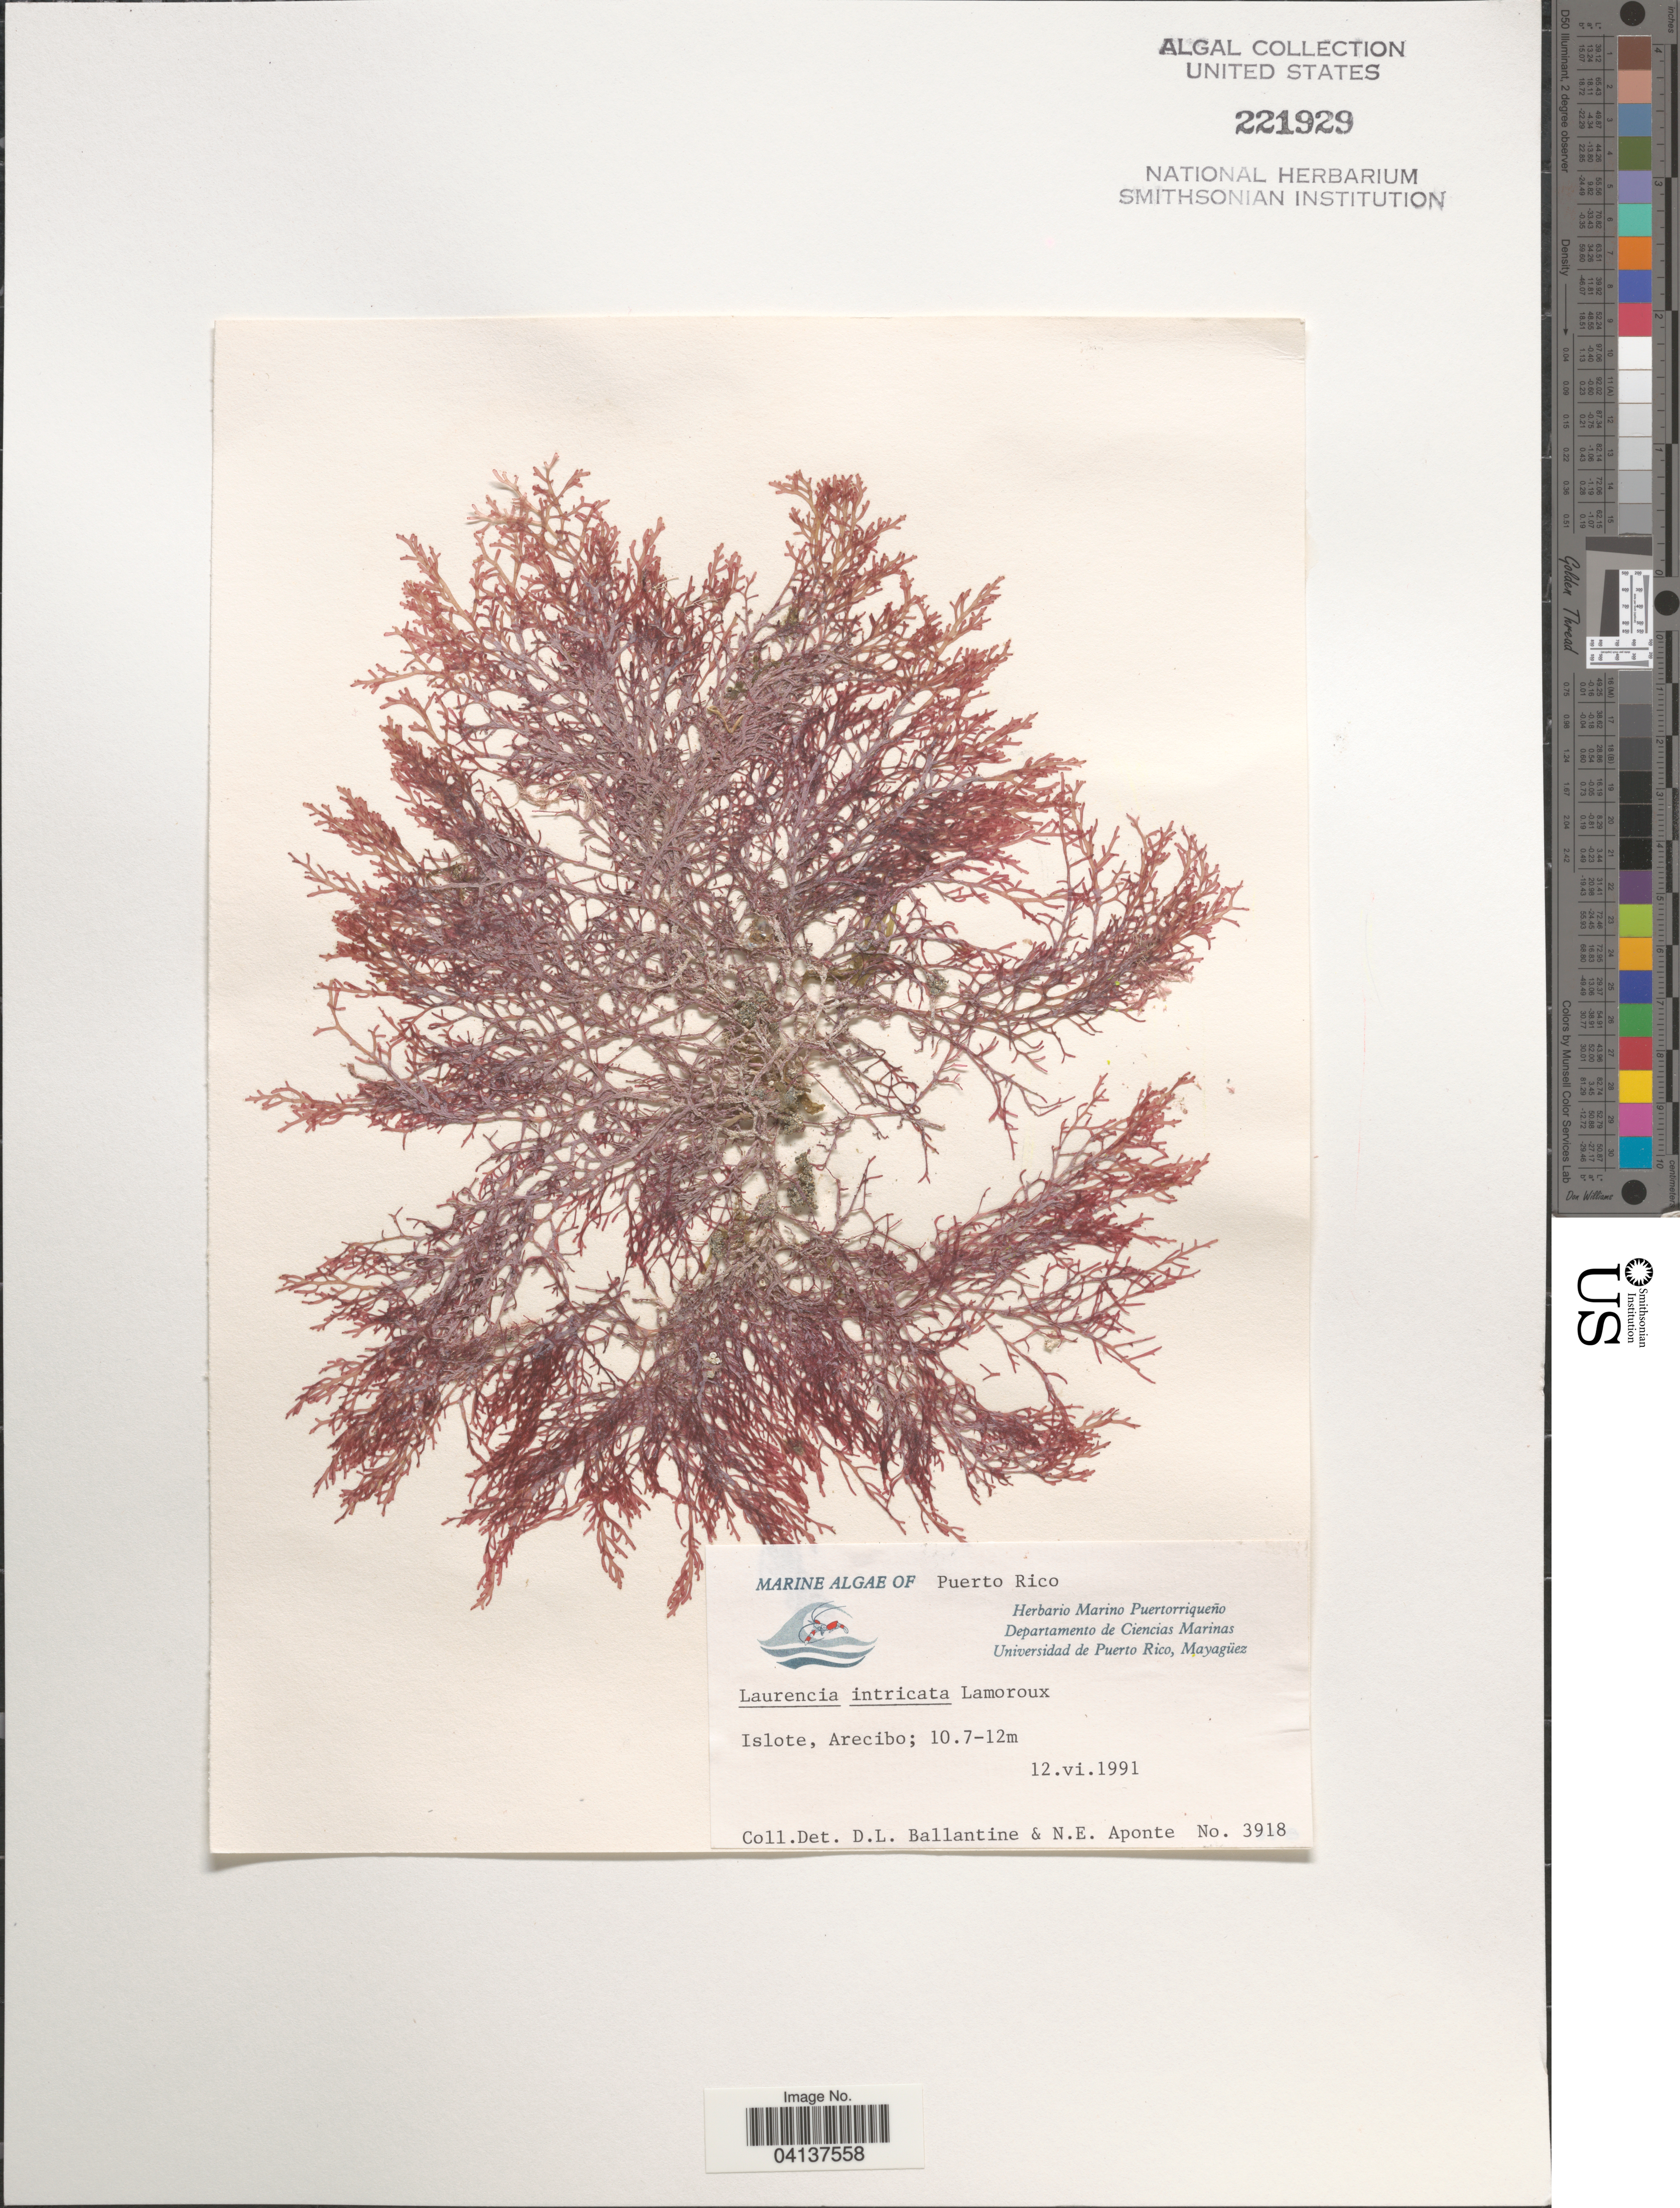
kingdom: Plantae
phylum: Rhodophyta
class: Florideophyceae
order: Ceramiales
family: Rhodomelaceae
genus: Laurencia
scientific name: Laurencia intricata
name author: J.V.Lamouroux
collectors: D.L. Ballantine & N. E. Aponte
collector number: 3918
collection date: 1991-06-12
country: Puerto Rico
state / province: Arecibo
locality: Islote.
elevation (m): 10.7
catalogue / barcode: US 221929